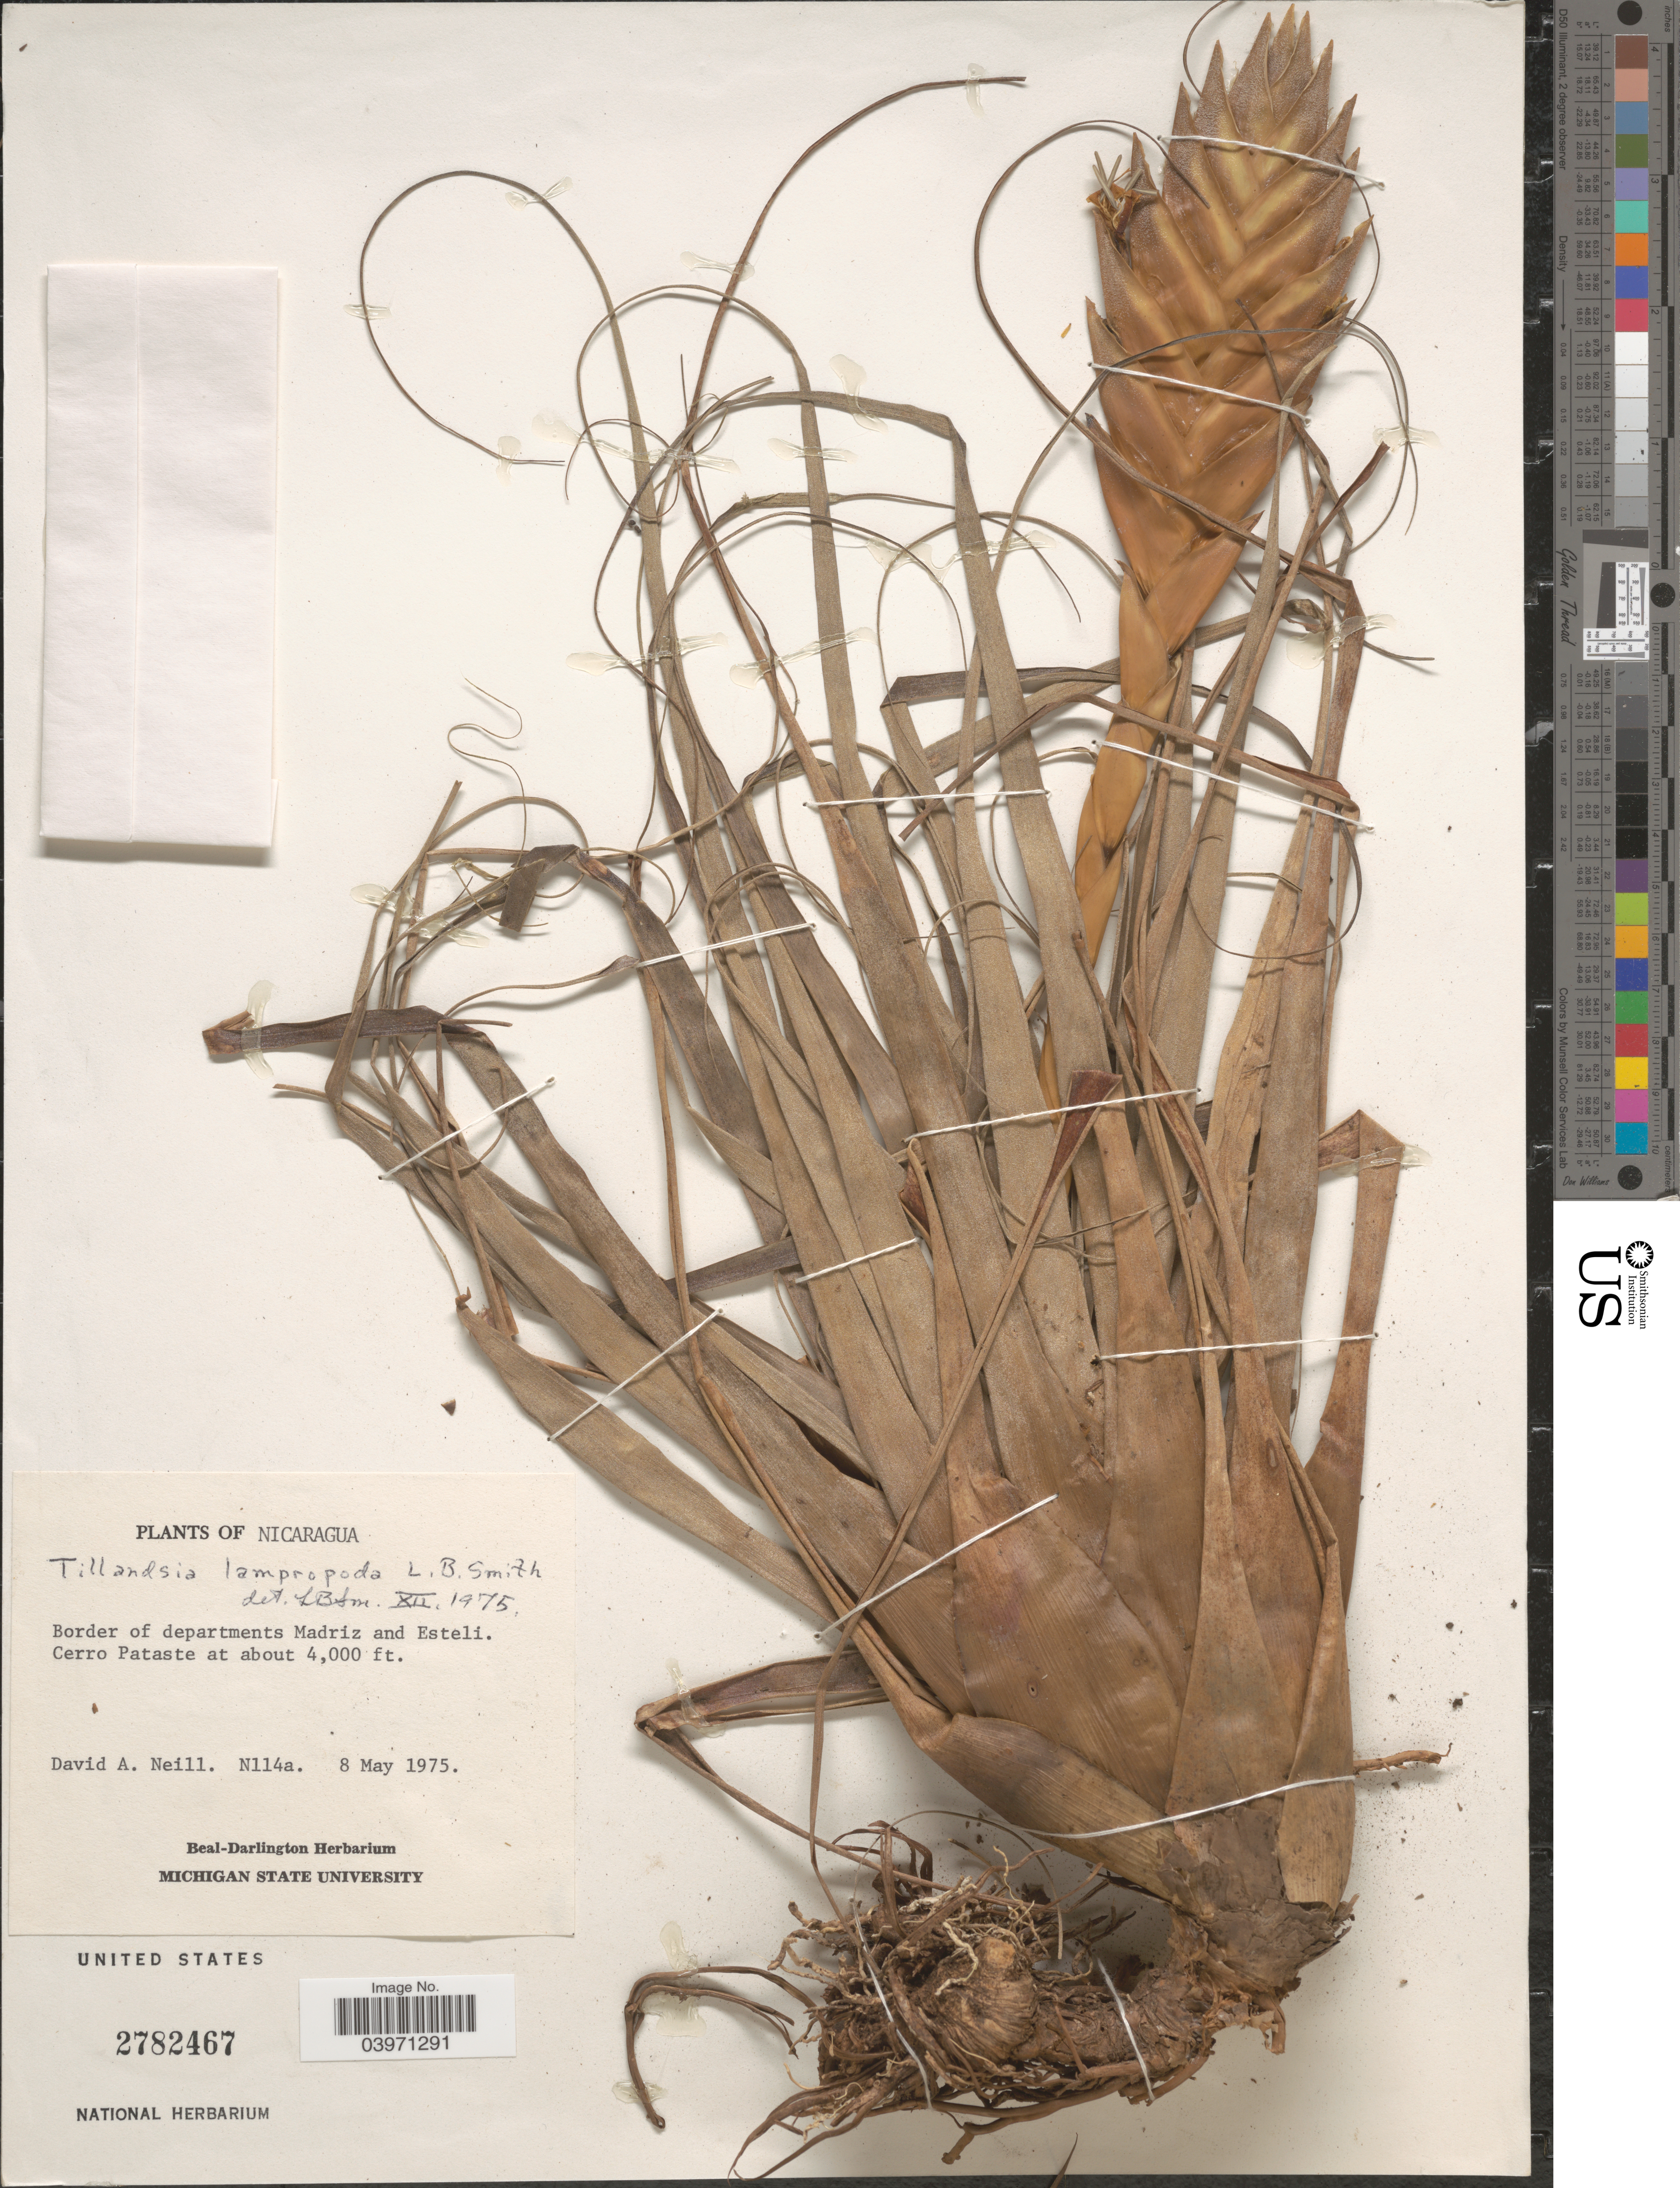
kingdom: Plantae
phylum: Tracheophyta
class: Liliopsida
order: Poales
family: Bromeliaceae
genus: Tillandsia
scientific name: Tillandsia lampropoda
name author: L.B. Sm.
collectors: D. A. Neill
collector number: N114a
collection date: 1975-05-08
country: Nicaragua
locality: Borders of departments Madriz and Esteli. Cerro Pataste.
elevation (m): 1219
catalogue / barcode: US 2782467